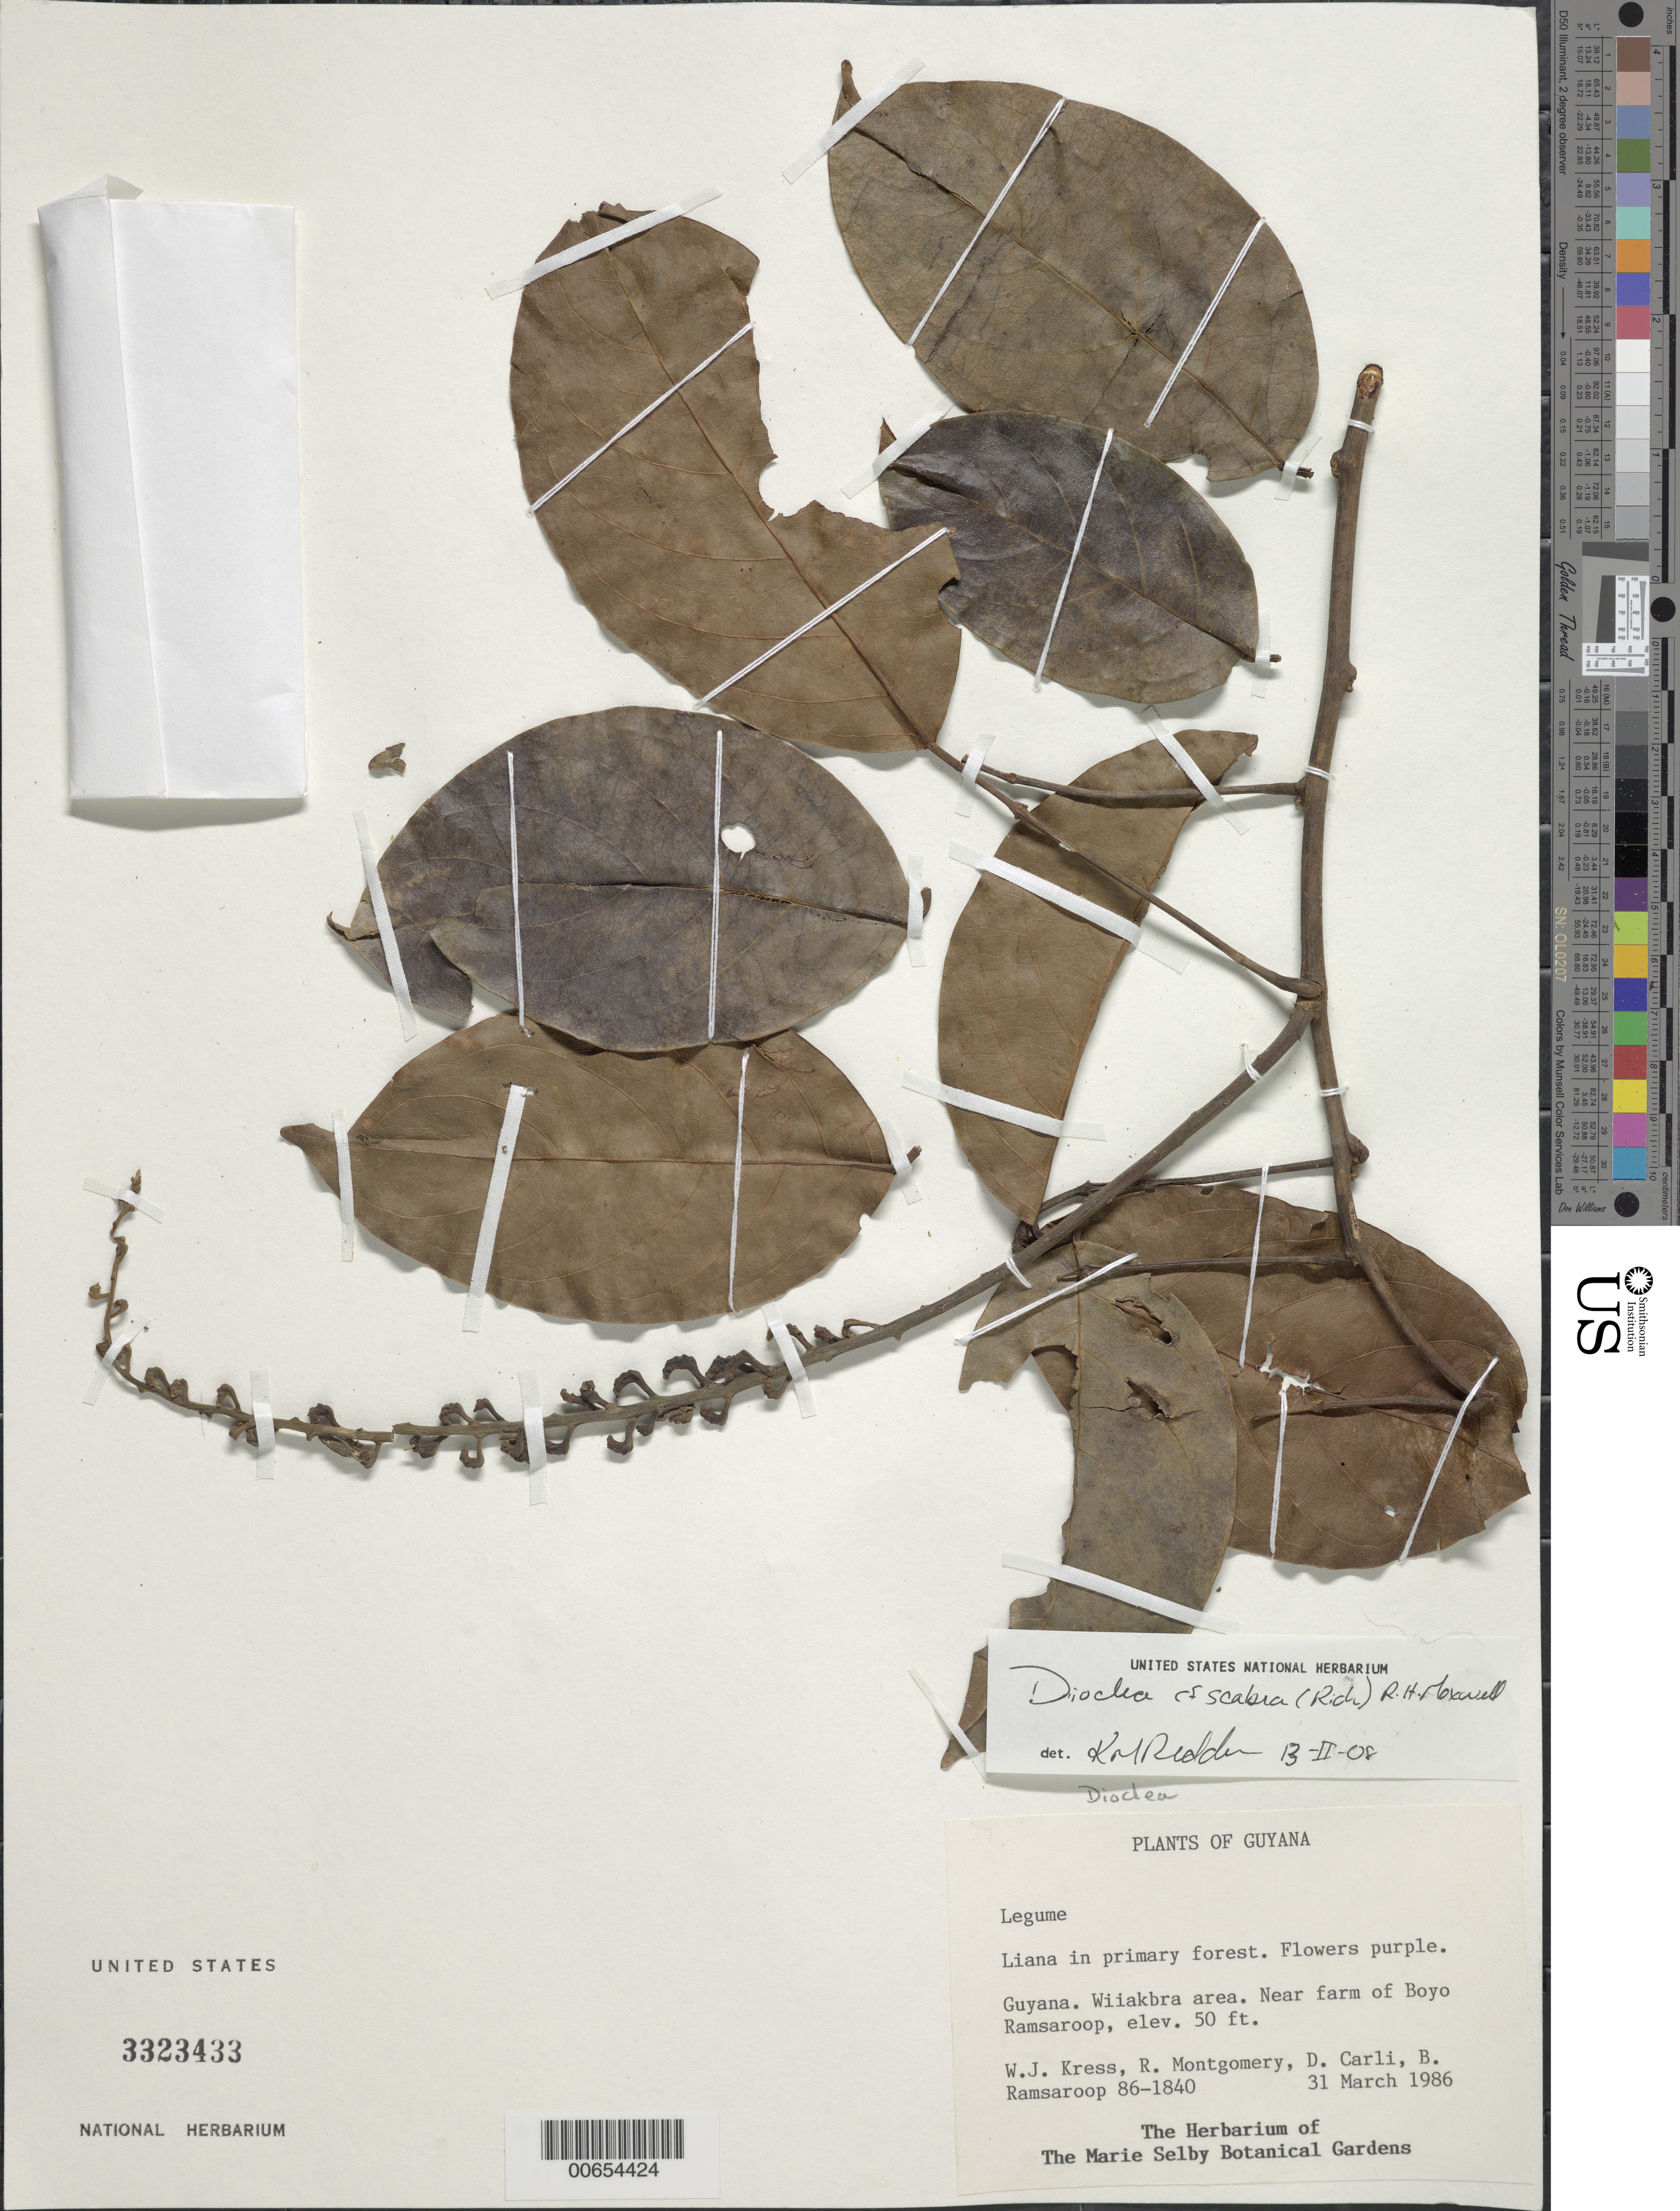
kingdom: Plantae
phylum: Tracheophyta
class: Magnoliopsida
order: Fabales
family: Fabaceae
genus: Macropsychanthus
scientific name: Macropsychanthus scaber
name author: (Rich.) L.P. Queiroz & Snak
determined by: Strong, Mark T., (BOT), Smithsonian Institution - National Museum of Natural History (UNITED STATES)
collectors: W. J. Kress, R. Montgomery, D. Carli & B. Ramsaroop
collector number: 86 1840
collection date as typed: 31-Mar-86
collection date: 1986-03-31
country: Guyana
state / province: Demerara-Mahaica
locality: Wiiakbra area, near farm of Boyo Ramsaroop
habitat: Primary forest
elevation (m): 15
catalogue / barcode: US 3323433